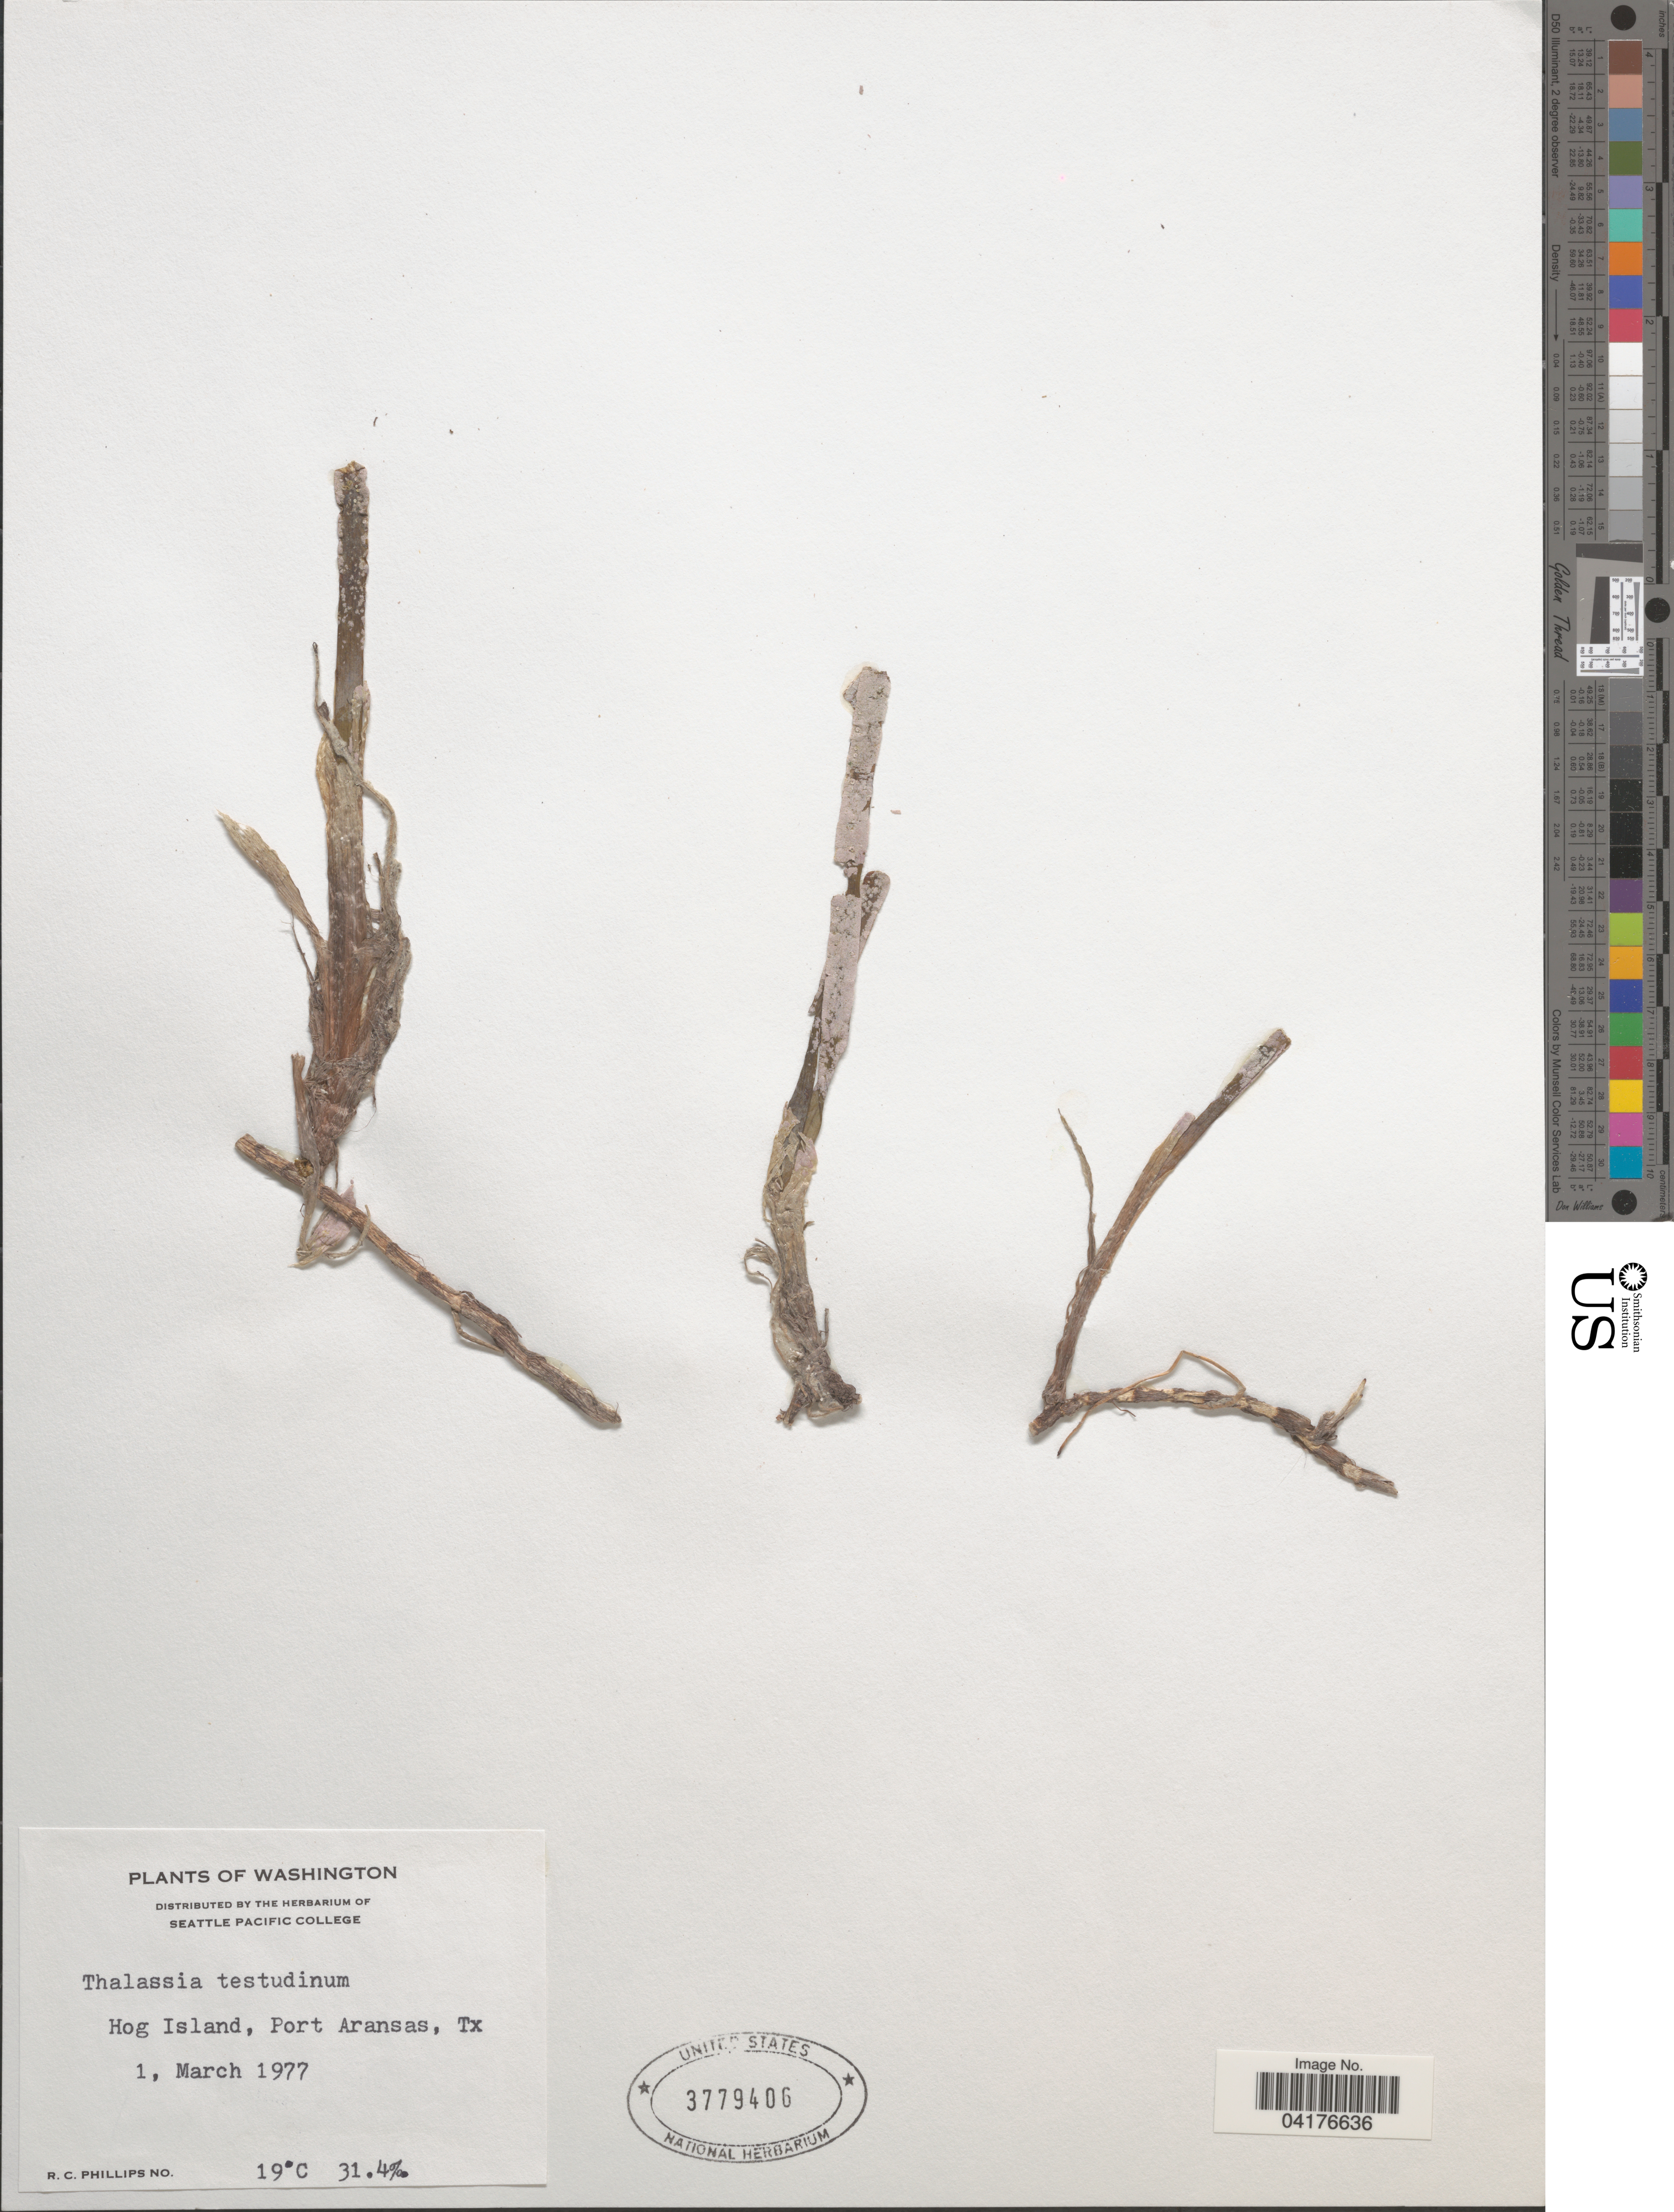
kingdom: Plantae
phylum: Tracheophyta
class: Liliopsida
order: Alismatales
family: Hydrocharitaceae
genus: Thalassia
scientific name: Thalassia testudinum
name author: Banks & Sol. ex K.D. Koenig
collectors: R. C. Phillips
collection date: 1977-03-01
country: United States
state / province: Texas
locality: Fin & Fether, Port Aransas.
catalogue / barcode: US 3779406